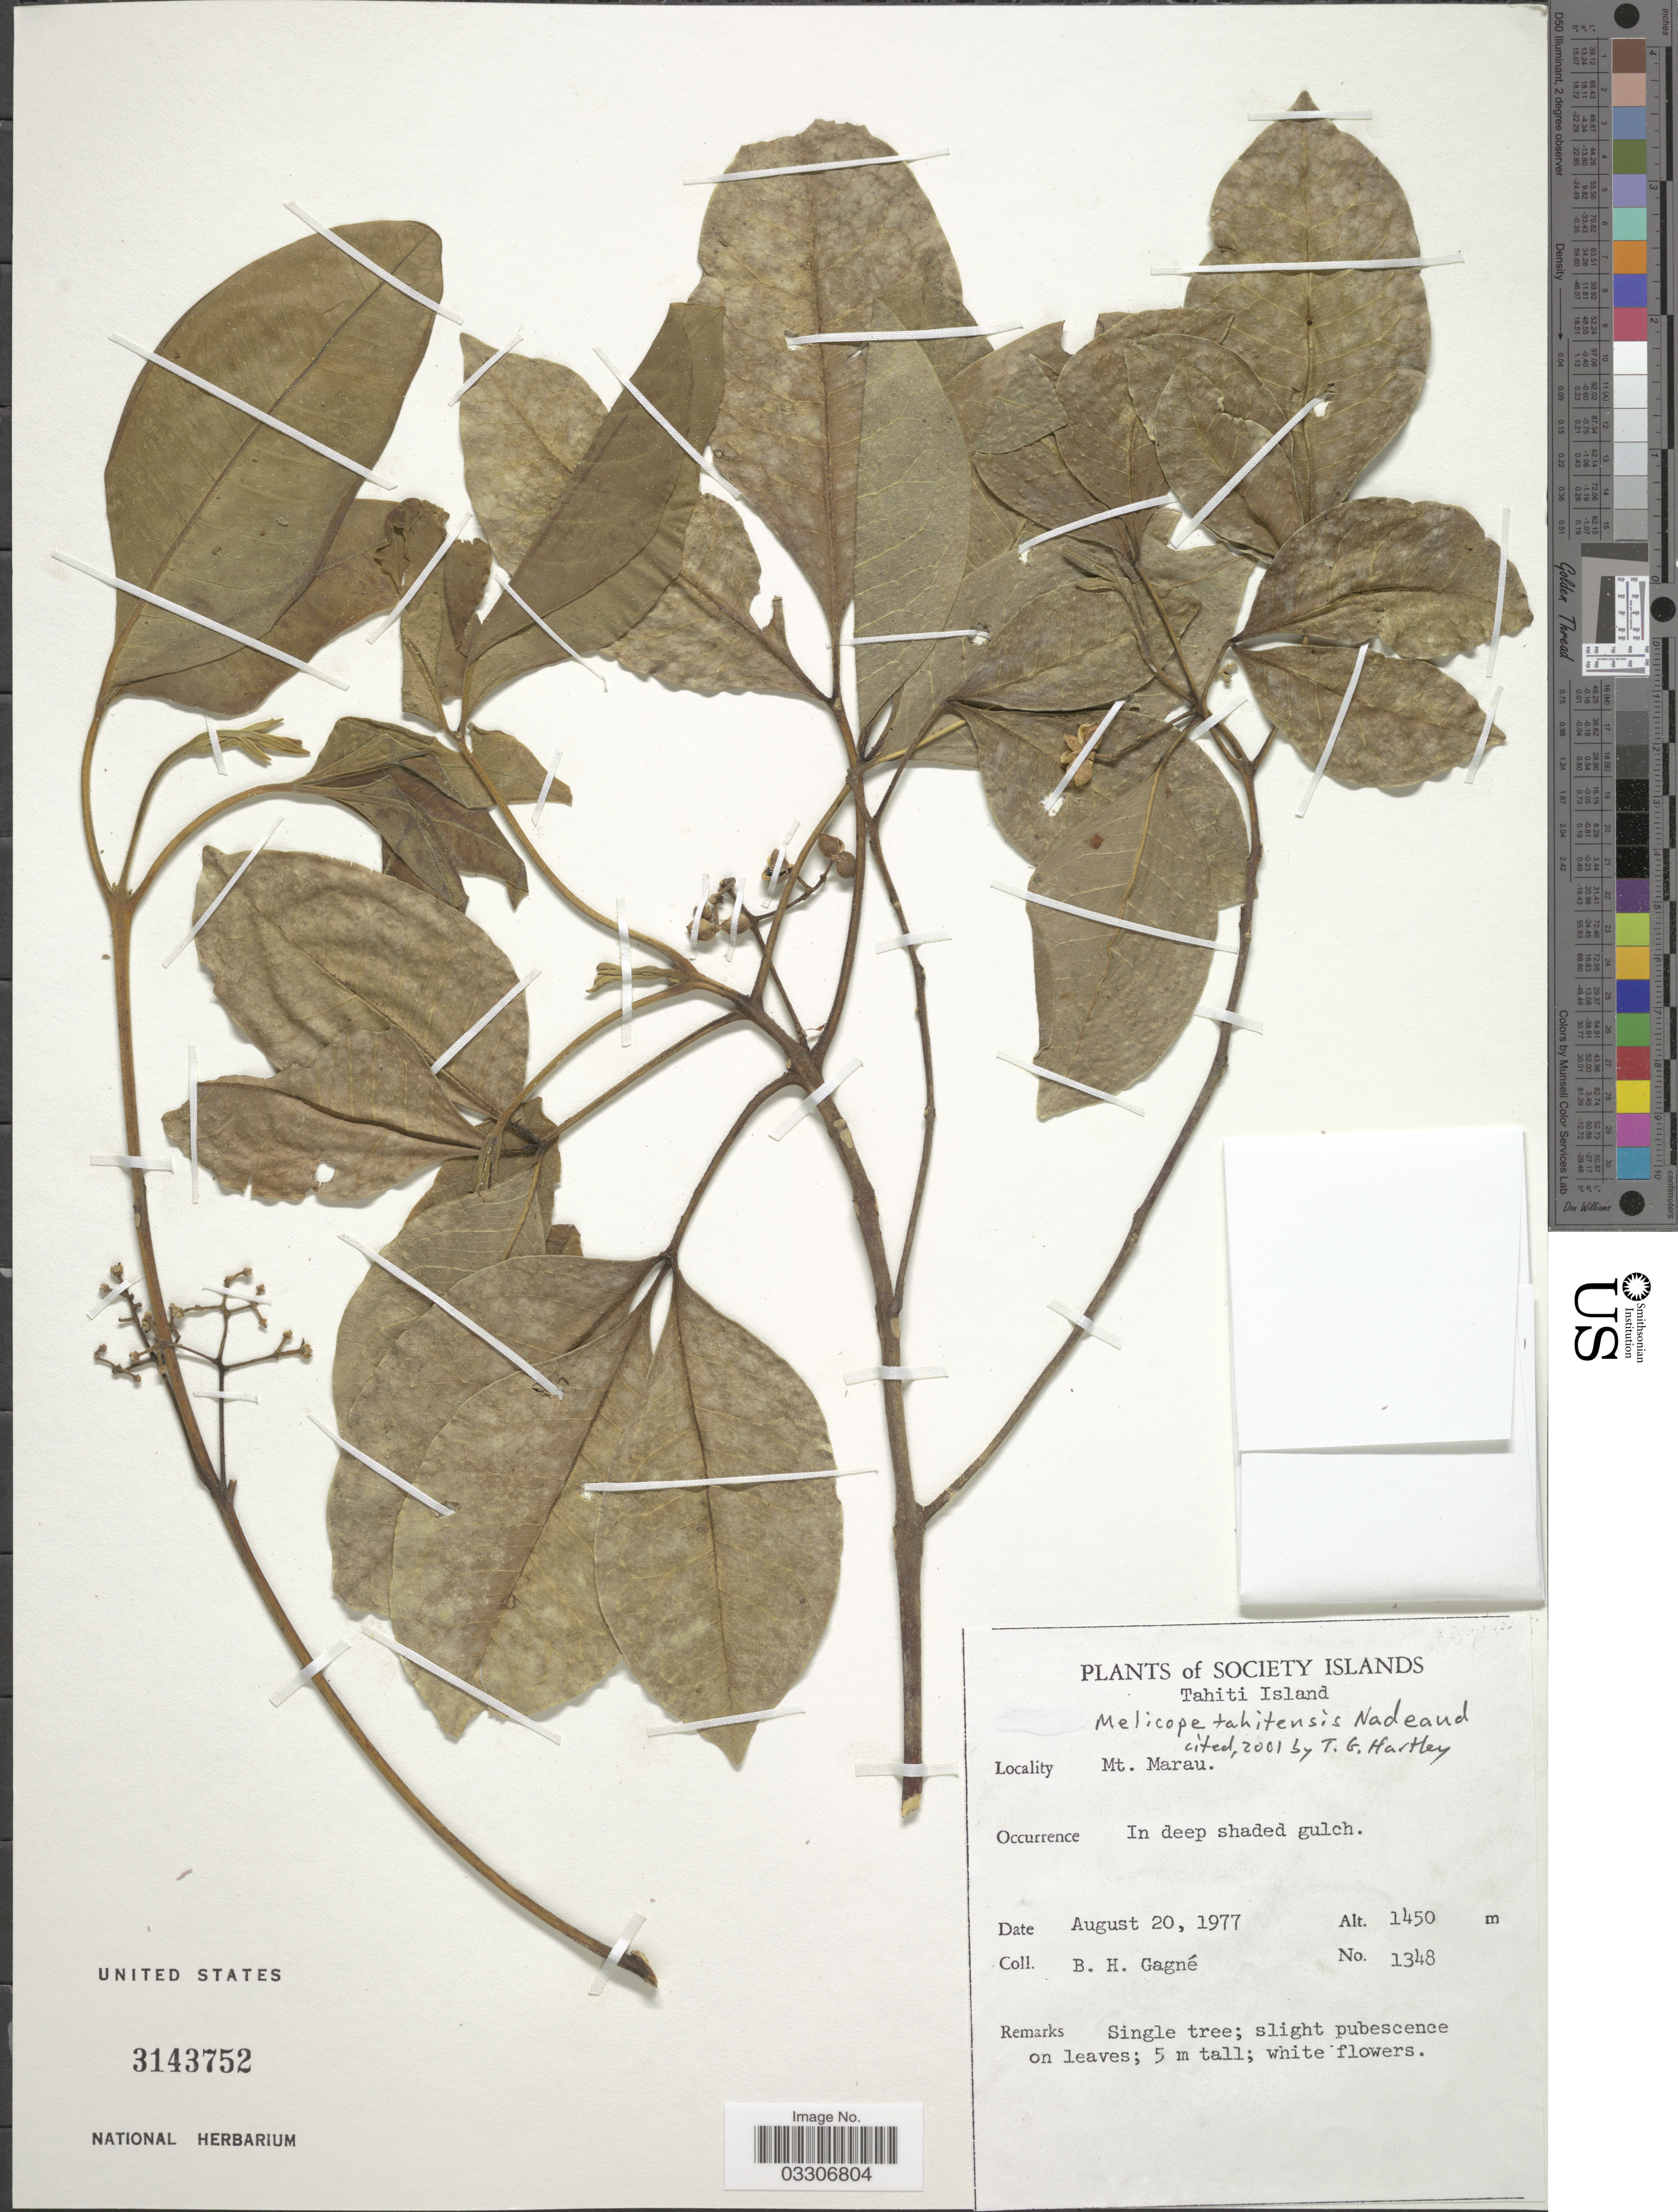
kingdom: Plantae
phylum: Tracheophyta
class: Magnoliopsida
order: Sapindales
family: Rutaceae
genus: Melicope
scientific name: Melicope tahitensis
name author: Nadeaud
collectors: B. H. Gagné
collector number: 1348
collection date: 1977-08-20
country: French Polynesia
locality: Society Islands, Tahiti Island. Mt. Marau.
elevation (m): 1450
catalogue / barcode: US 3143752